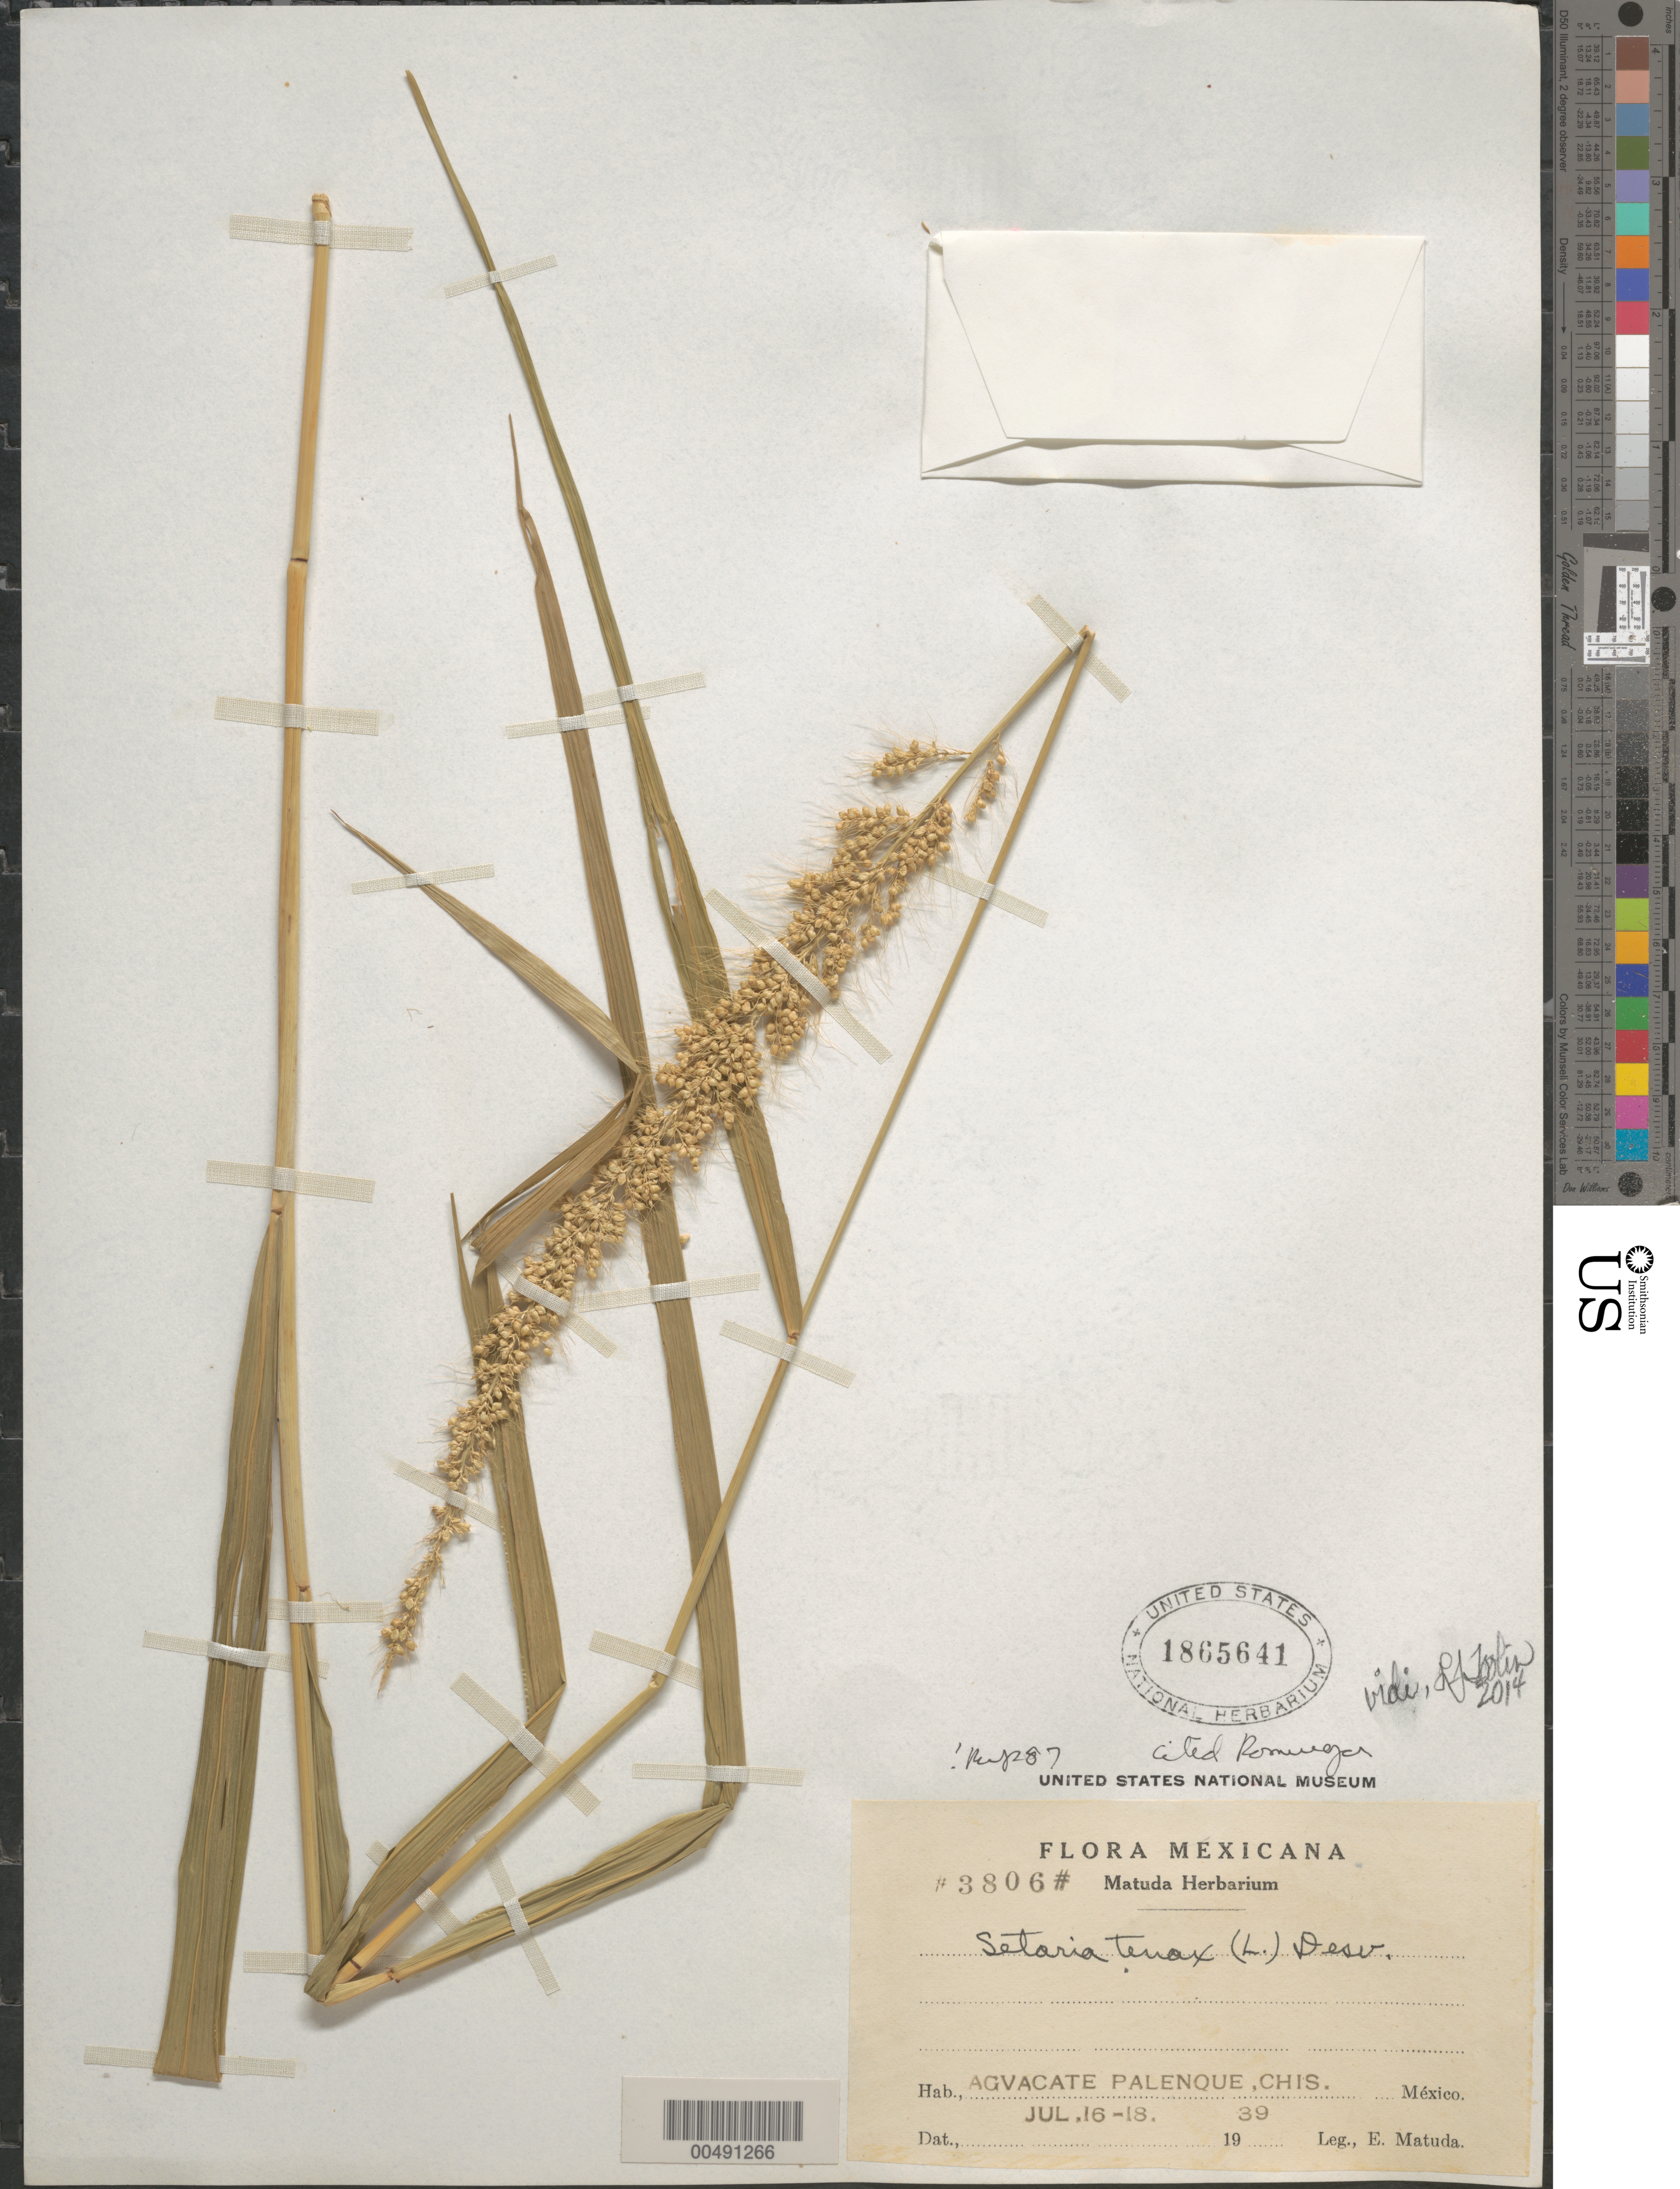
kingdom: Plantae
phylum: Tracheophyta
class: Liliopsida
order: Poales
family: Poaceae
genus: Setaria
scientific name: Setaria tenax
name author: (Rich.) Desv.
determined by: Pohl, R. W.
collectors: E. Matuda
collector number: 3806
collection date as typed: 16 Jul 1939 to 18 Jul 1939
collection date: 1939-07-16/1939-07-18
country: Mexico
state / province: Chiapas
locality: Agvacate Palenque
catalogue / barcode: US 1865641